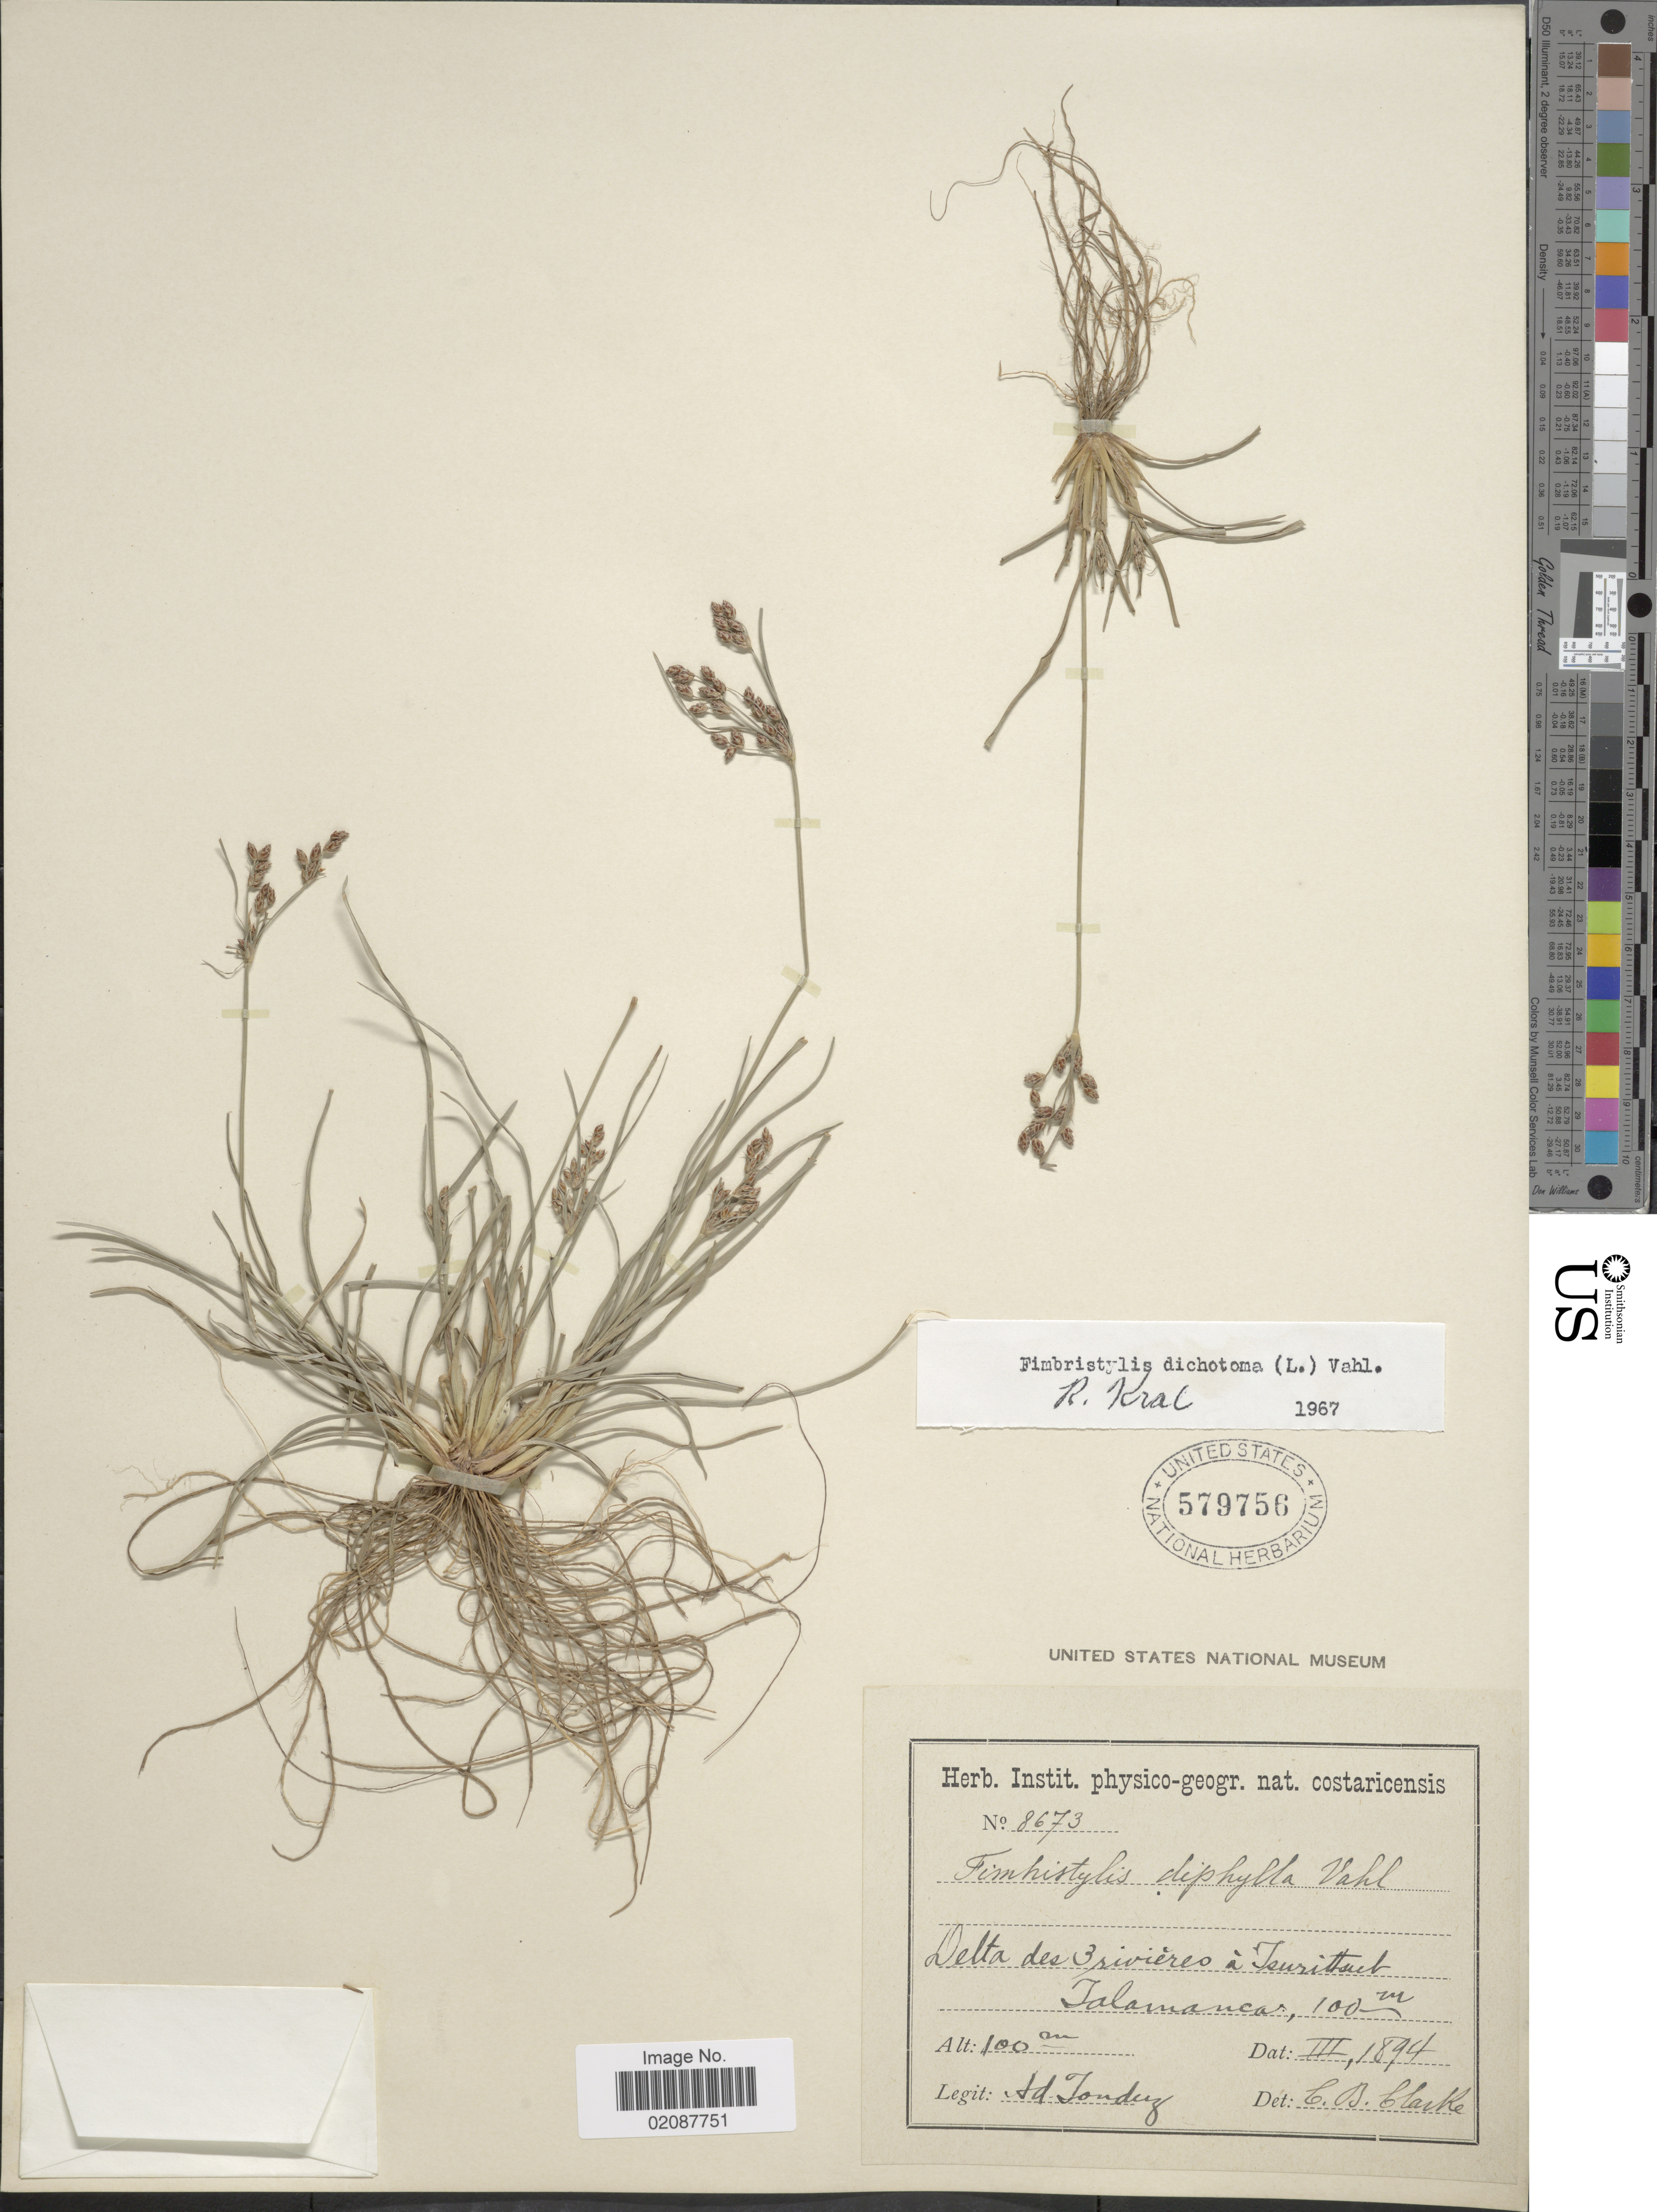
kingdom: Plantae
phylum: Tracheophyta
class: Liliopsida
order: Poales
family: Cyperaceae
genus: Fimbristylis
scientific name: Fimbristylis dichotoma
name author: (L.) Vahl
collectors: A. Tonduz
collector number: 8673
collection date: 1894-03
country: Costa Rica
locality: Delta des 3 rivieres a Tsuritkub, Talamanca.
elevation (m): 100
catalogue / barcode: US 579756